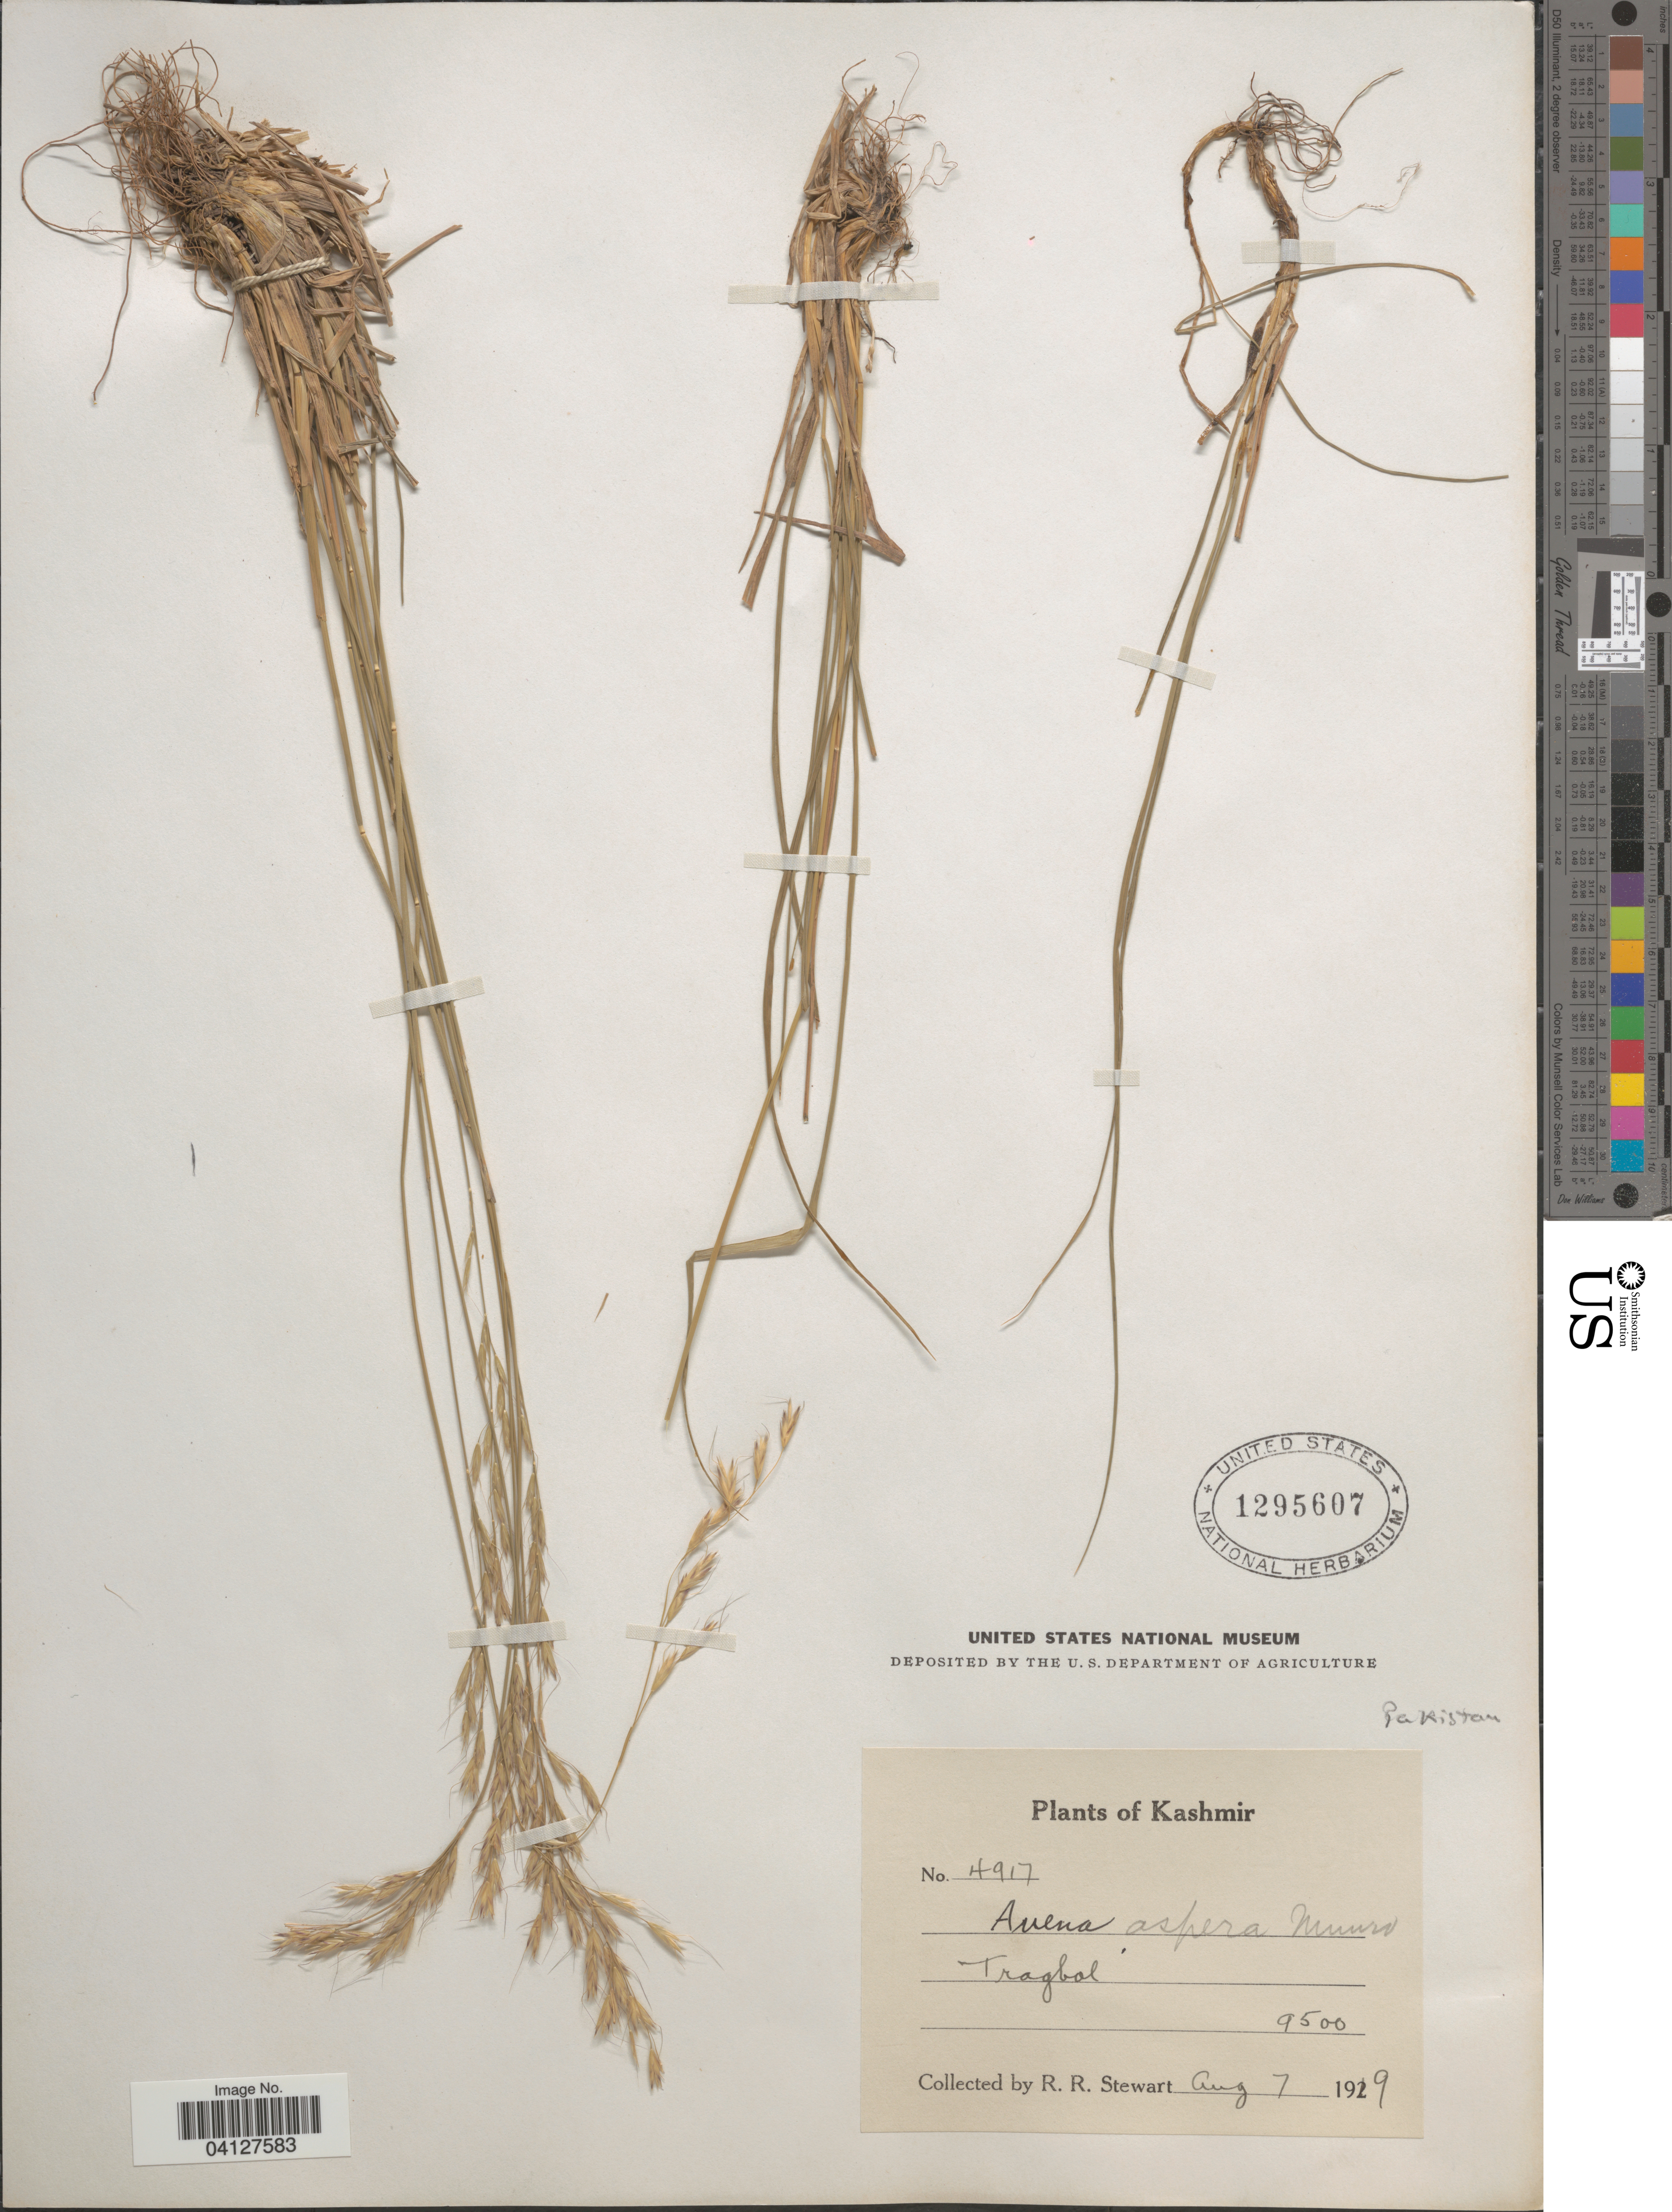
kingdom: Plantae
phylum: Tracheophyta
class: Liliopsida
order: Poales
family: Poaceae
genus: Avena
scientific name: Avena aspera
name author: Munro ex Thwaites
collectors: R. Stewart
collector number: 4917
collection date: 1929-08-07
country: Pakistan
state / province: Azad Kashmir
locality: Kashmir. Tragbal.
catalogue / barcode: US 1295607